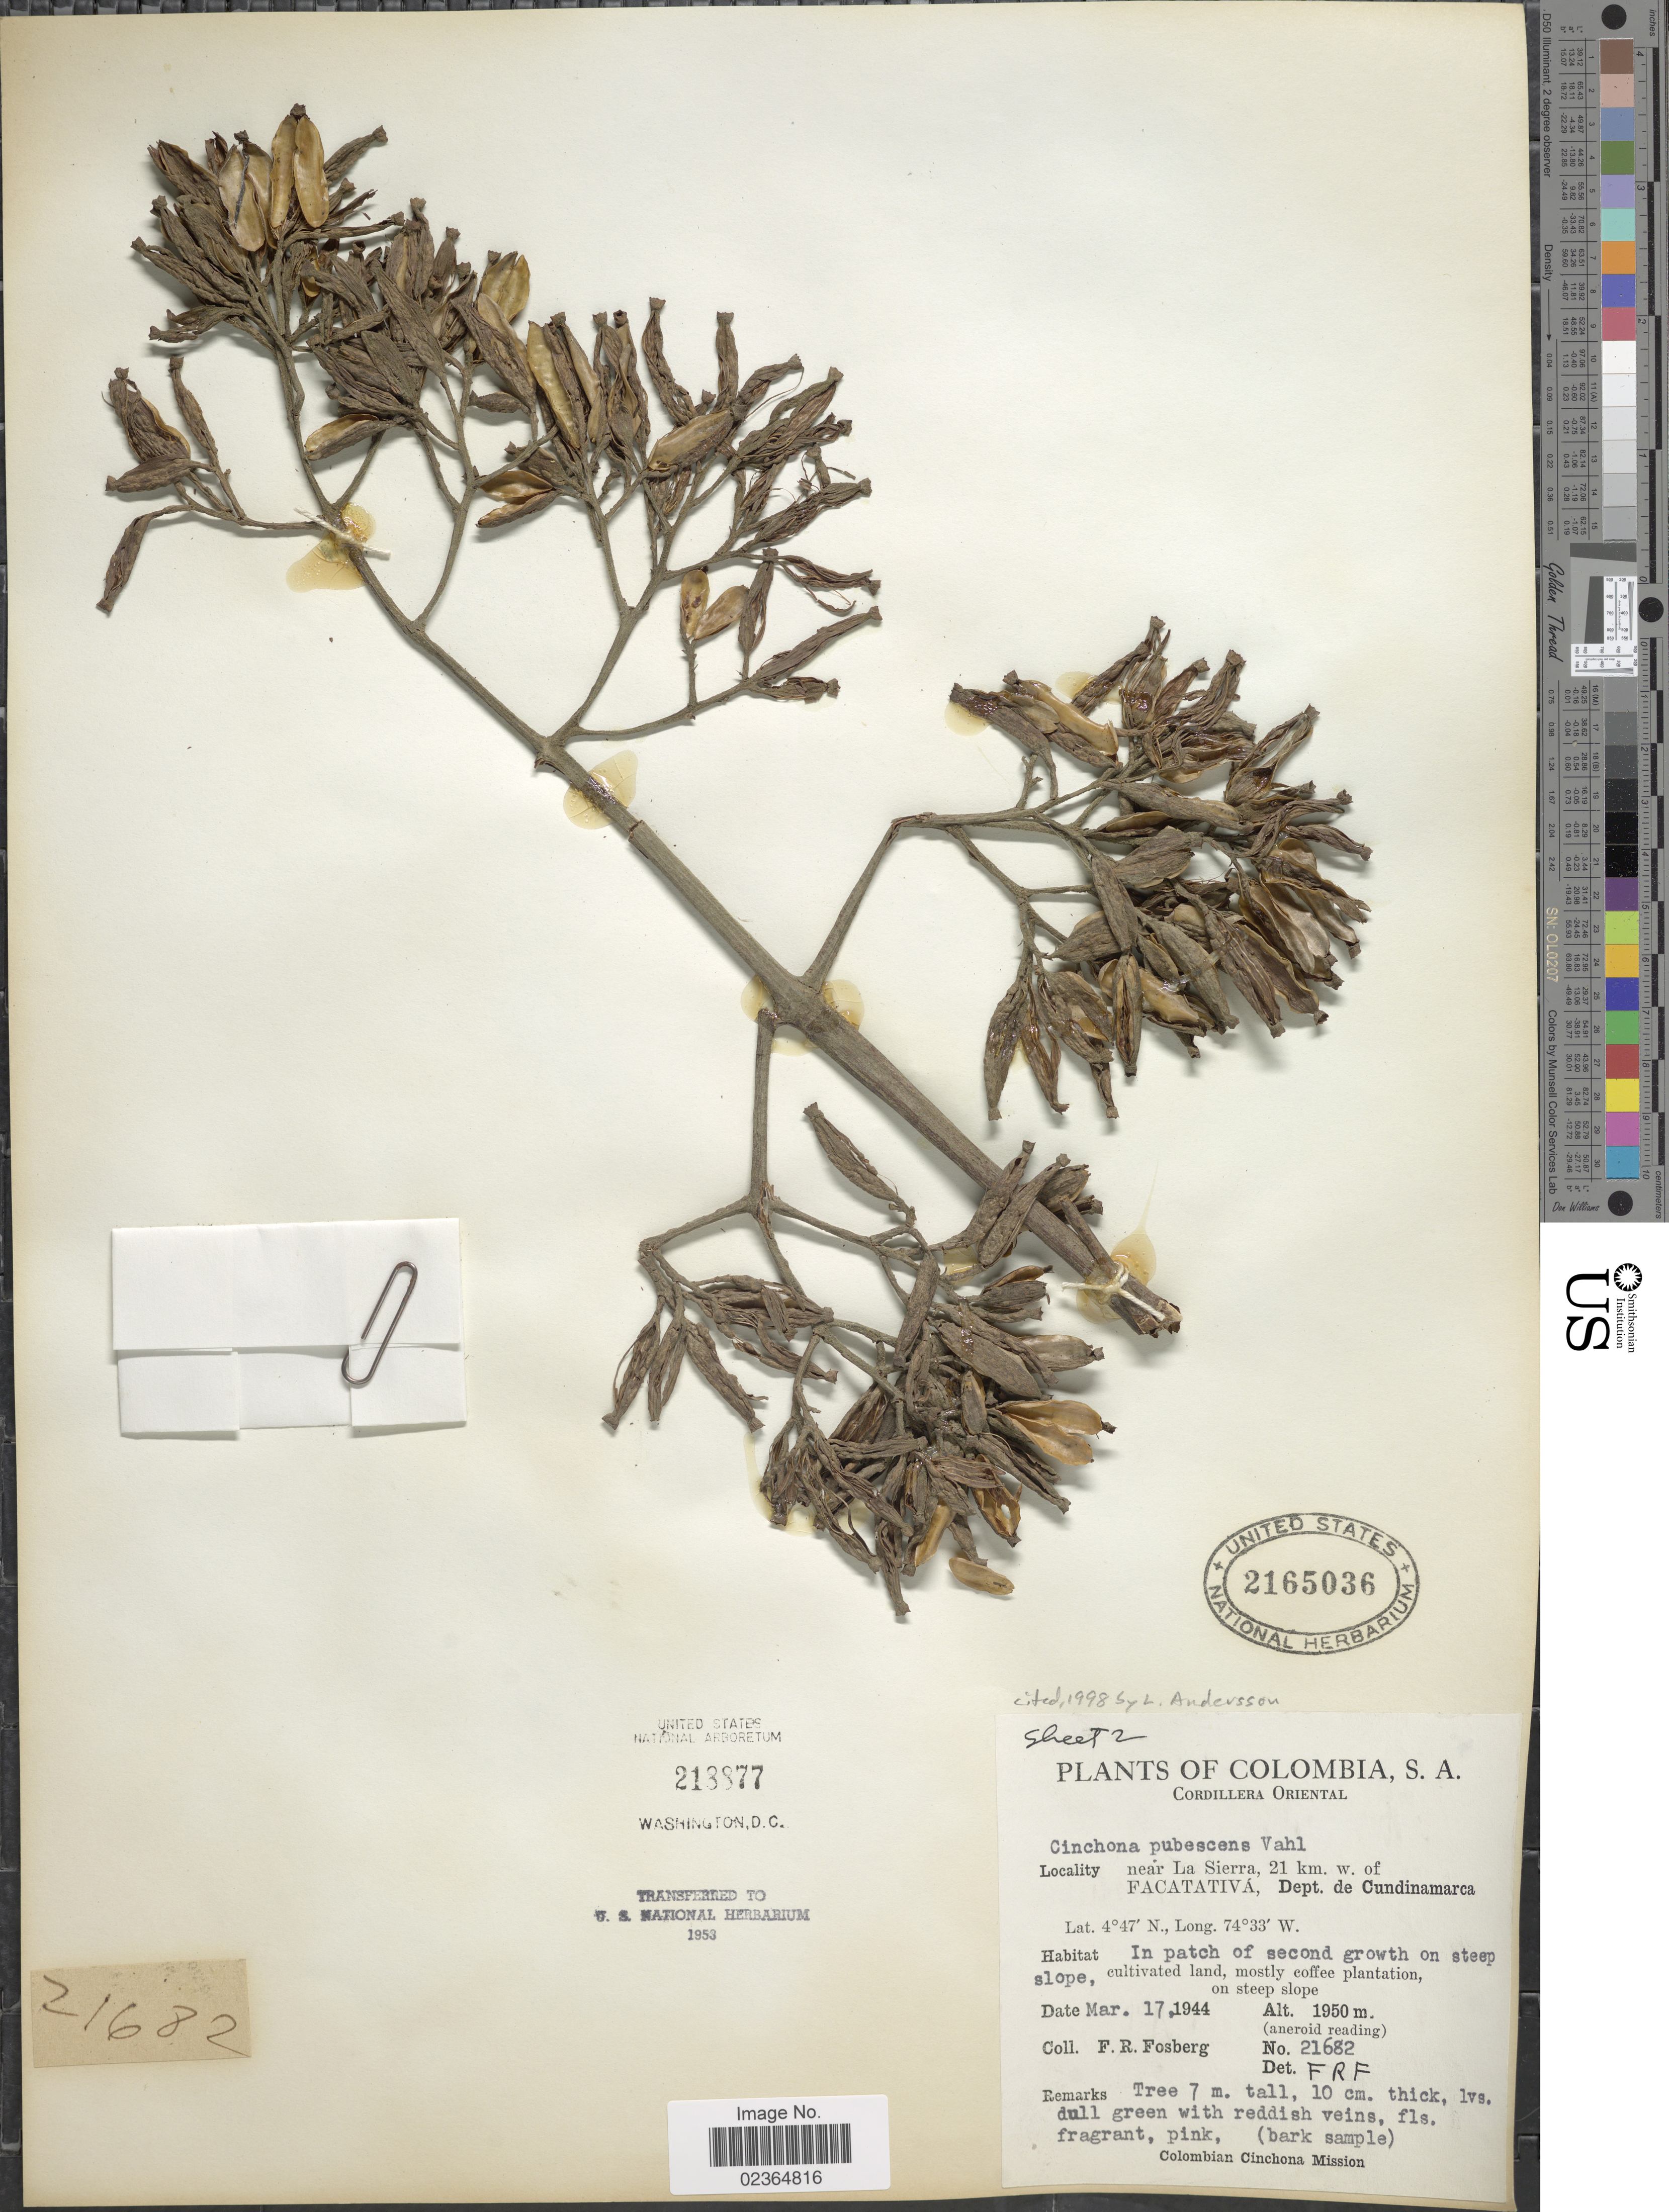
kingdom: Plantae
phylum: Tracheophyta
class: Magnoliopsida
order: Gentianales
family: Rubiaceae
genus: Cinchona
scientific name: Cinchona pubescens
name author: Vahl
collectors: F. R. Fosberg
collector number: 21682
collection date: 1944-03-17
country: Colombia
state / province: Cundinamarca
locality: Cordillera Oriental, near La Sierra, 21 km. w. of Facatativá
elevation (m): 1950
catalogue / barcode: US 2165036